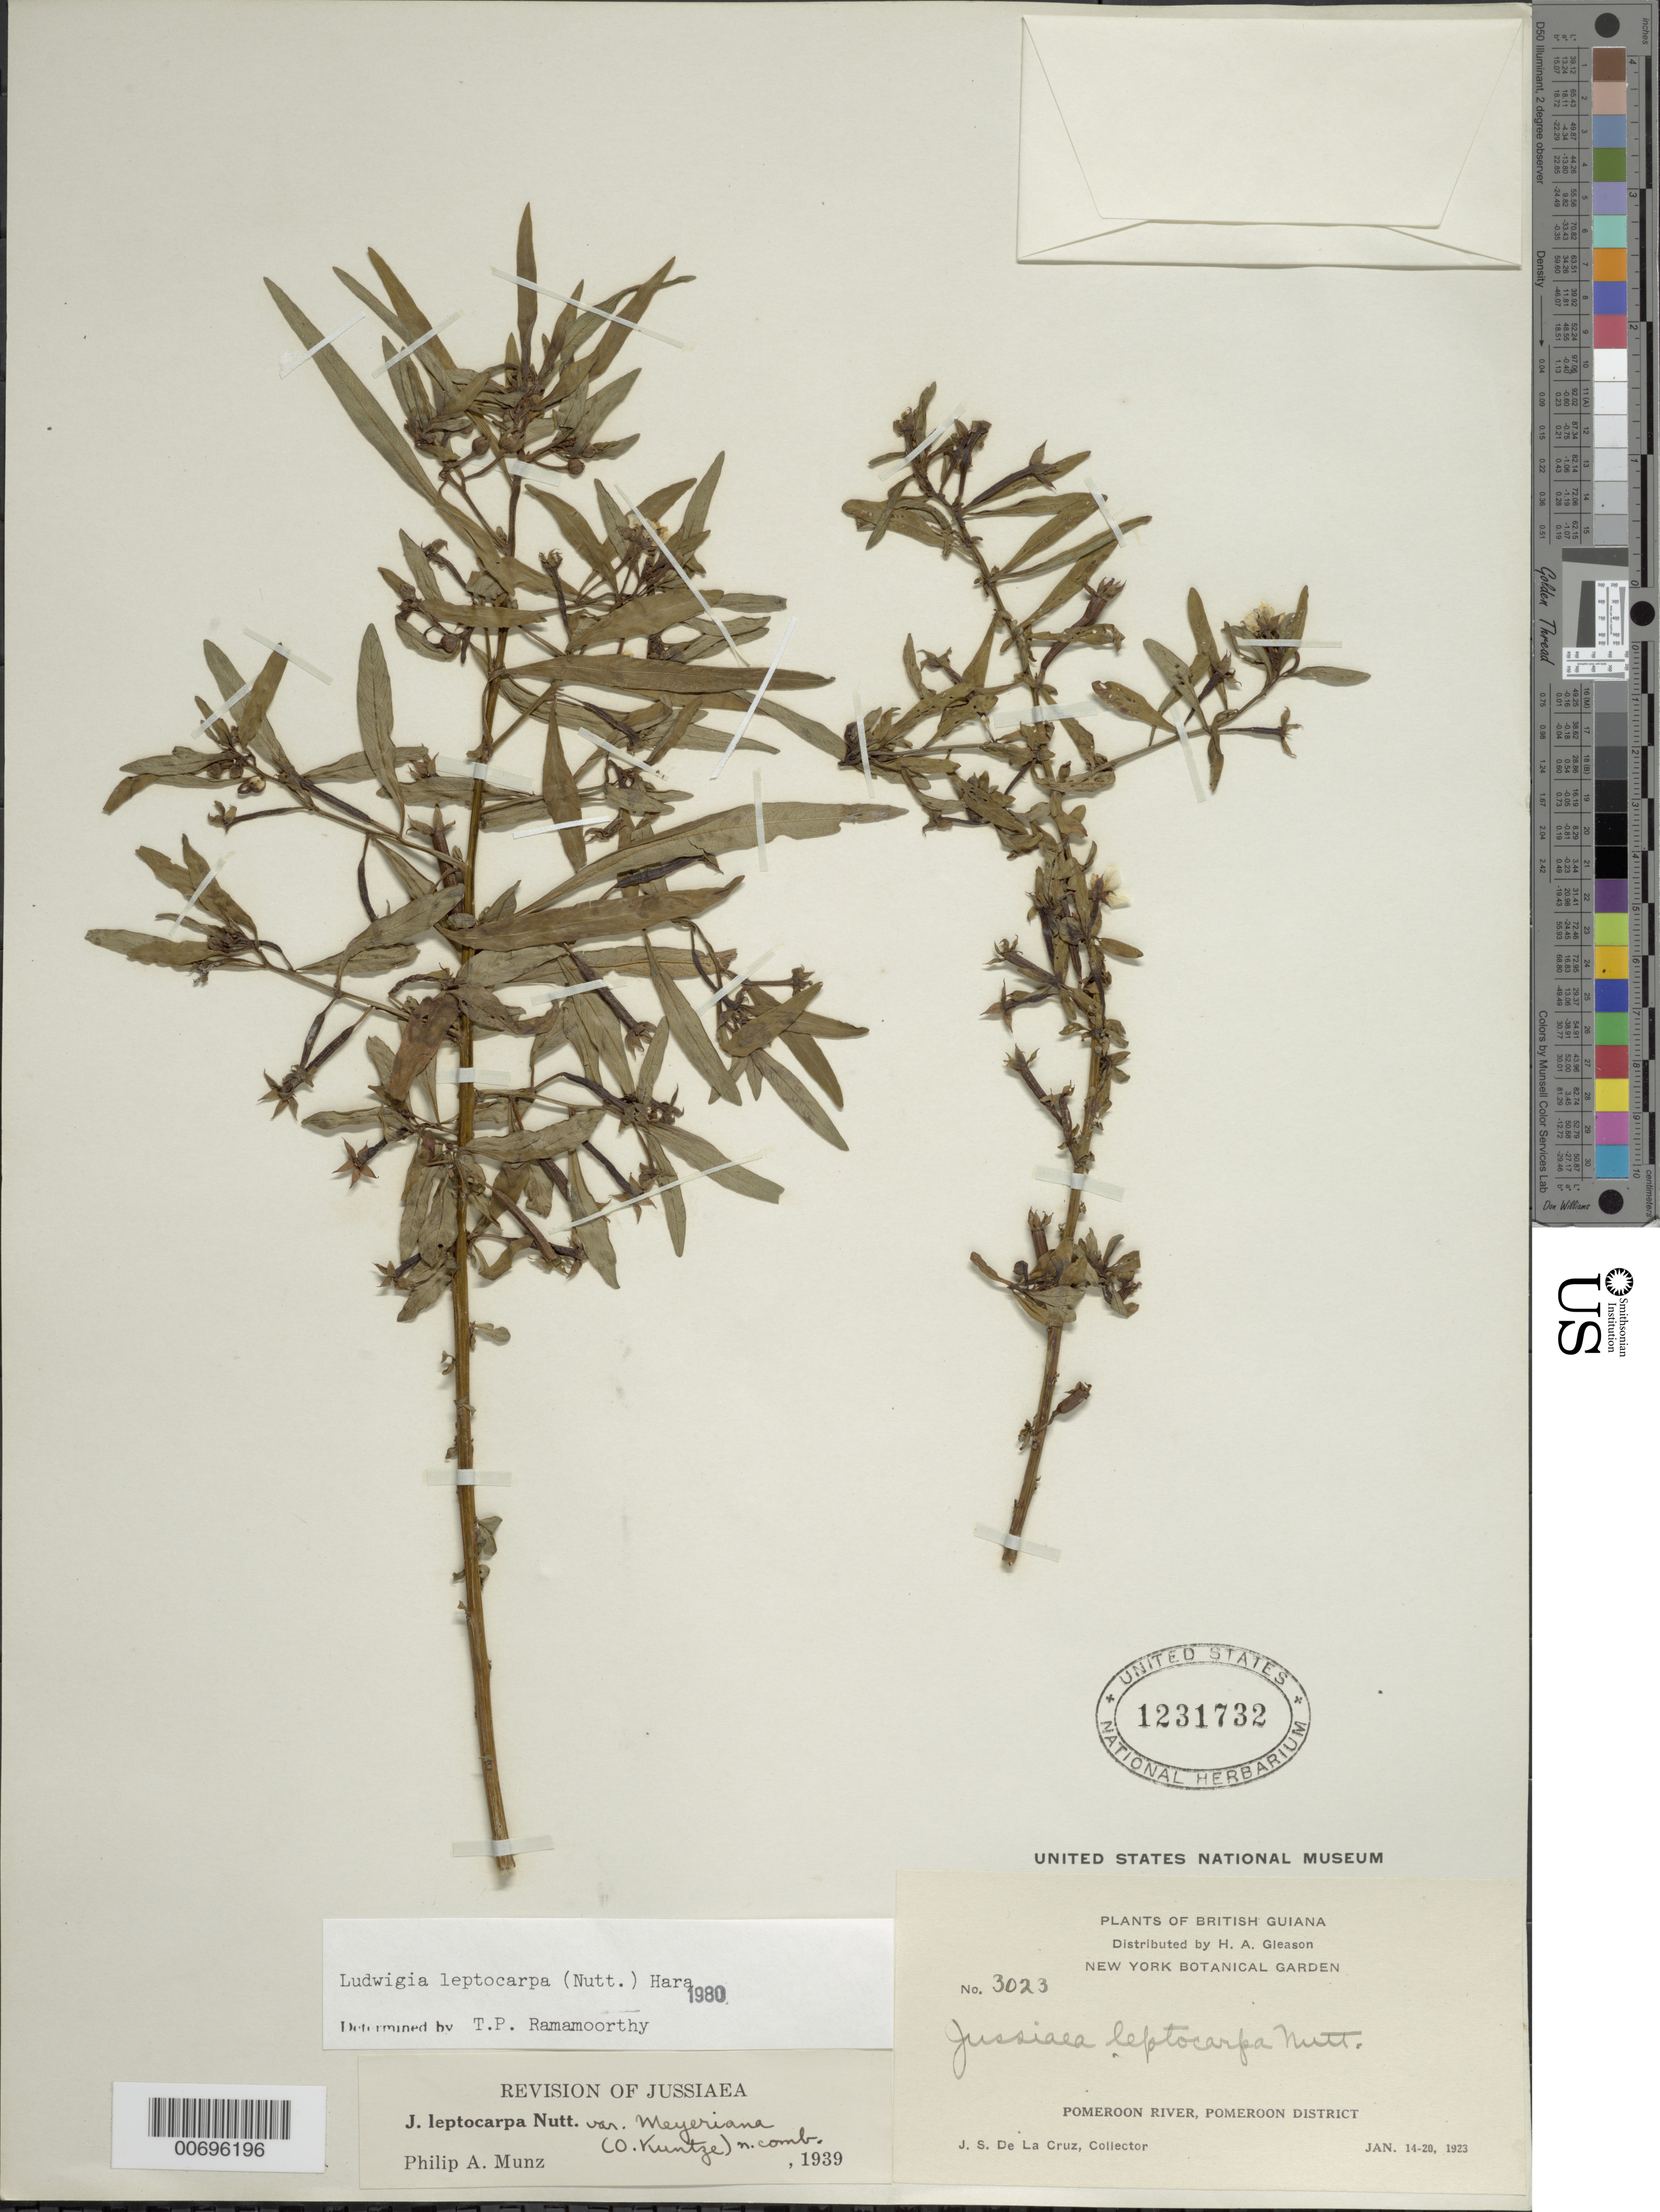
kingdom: Plantae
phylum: Tracheophyta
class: Magnoliopsida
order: Myrtales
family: Onagraceae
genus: Ludwigia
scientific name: Ludwigia leptocarpa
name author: (Nutt.) H. Hara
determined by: Ramamoorthy, T. P.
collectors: J. S. de la Cruz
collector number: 3023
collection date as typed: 14-Jan-23 to 20-Jan-23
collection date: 1923-01-14/1923-01-20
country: Guyana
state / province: Pomeroon-Supenaam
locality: Pomeroon R.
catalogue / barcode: US 1231732